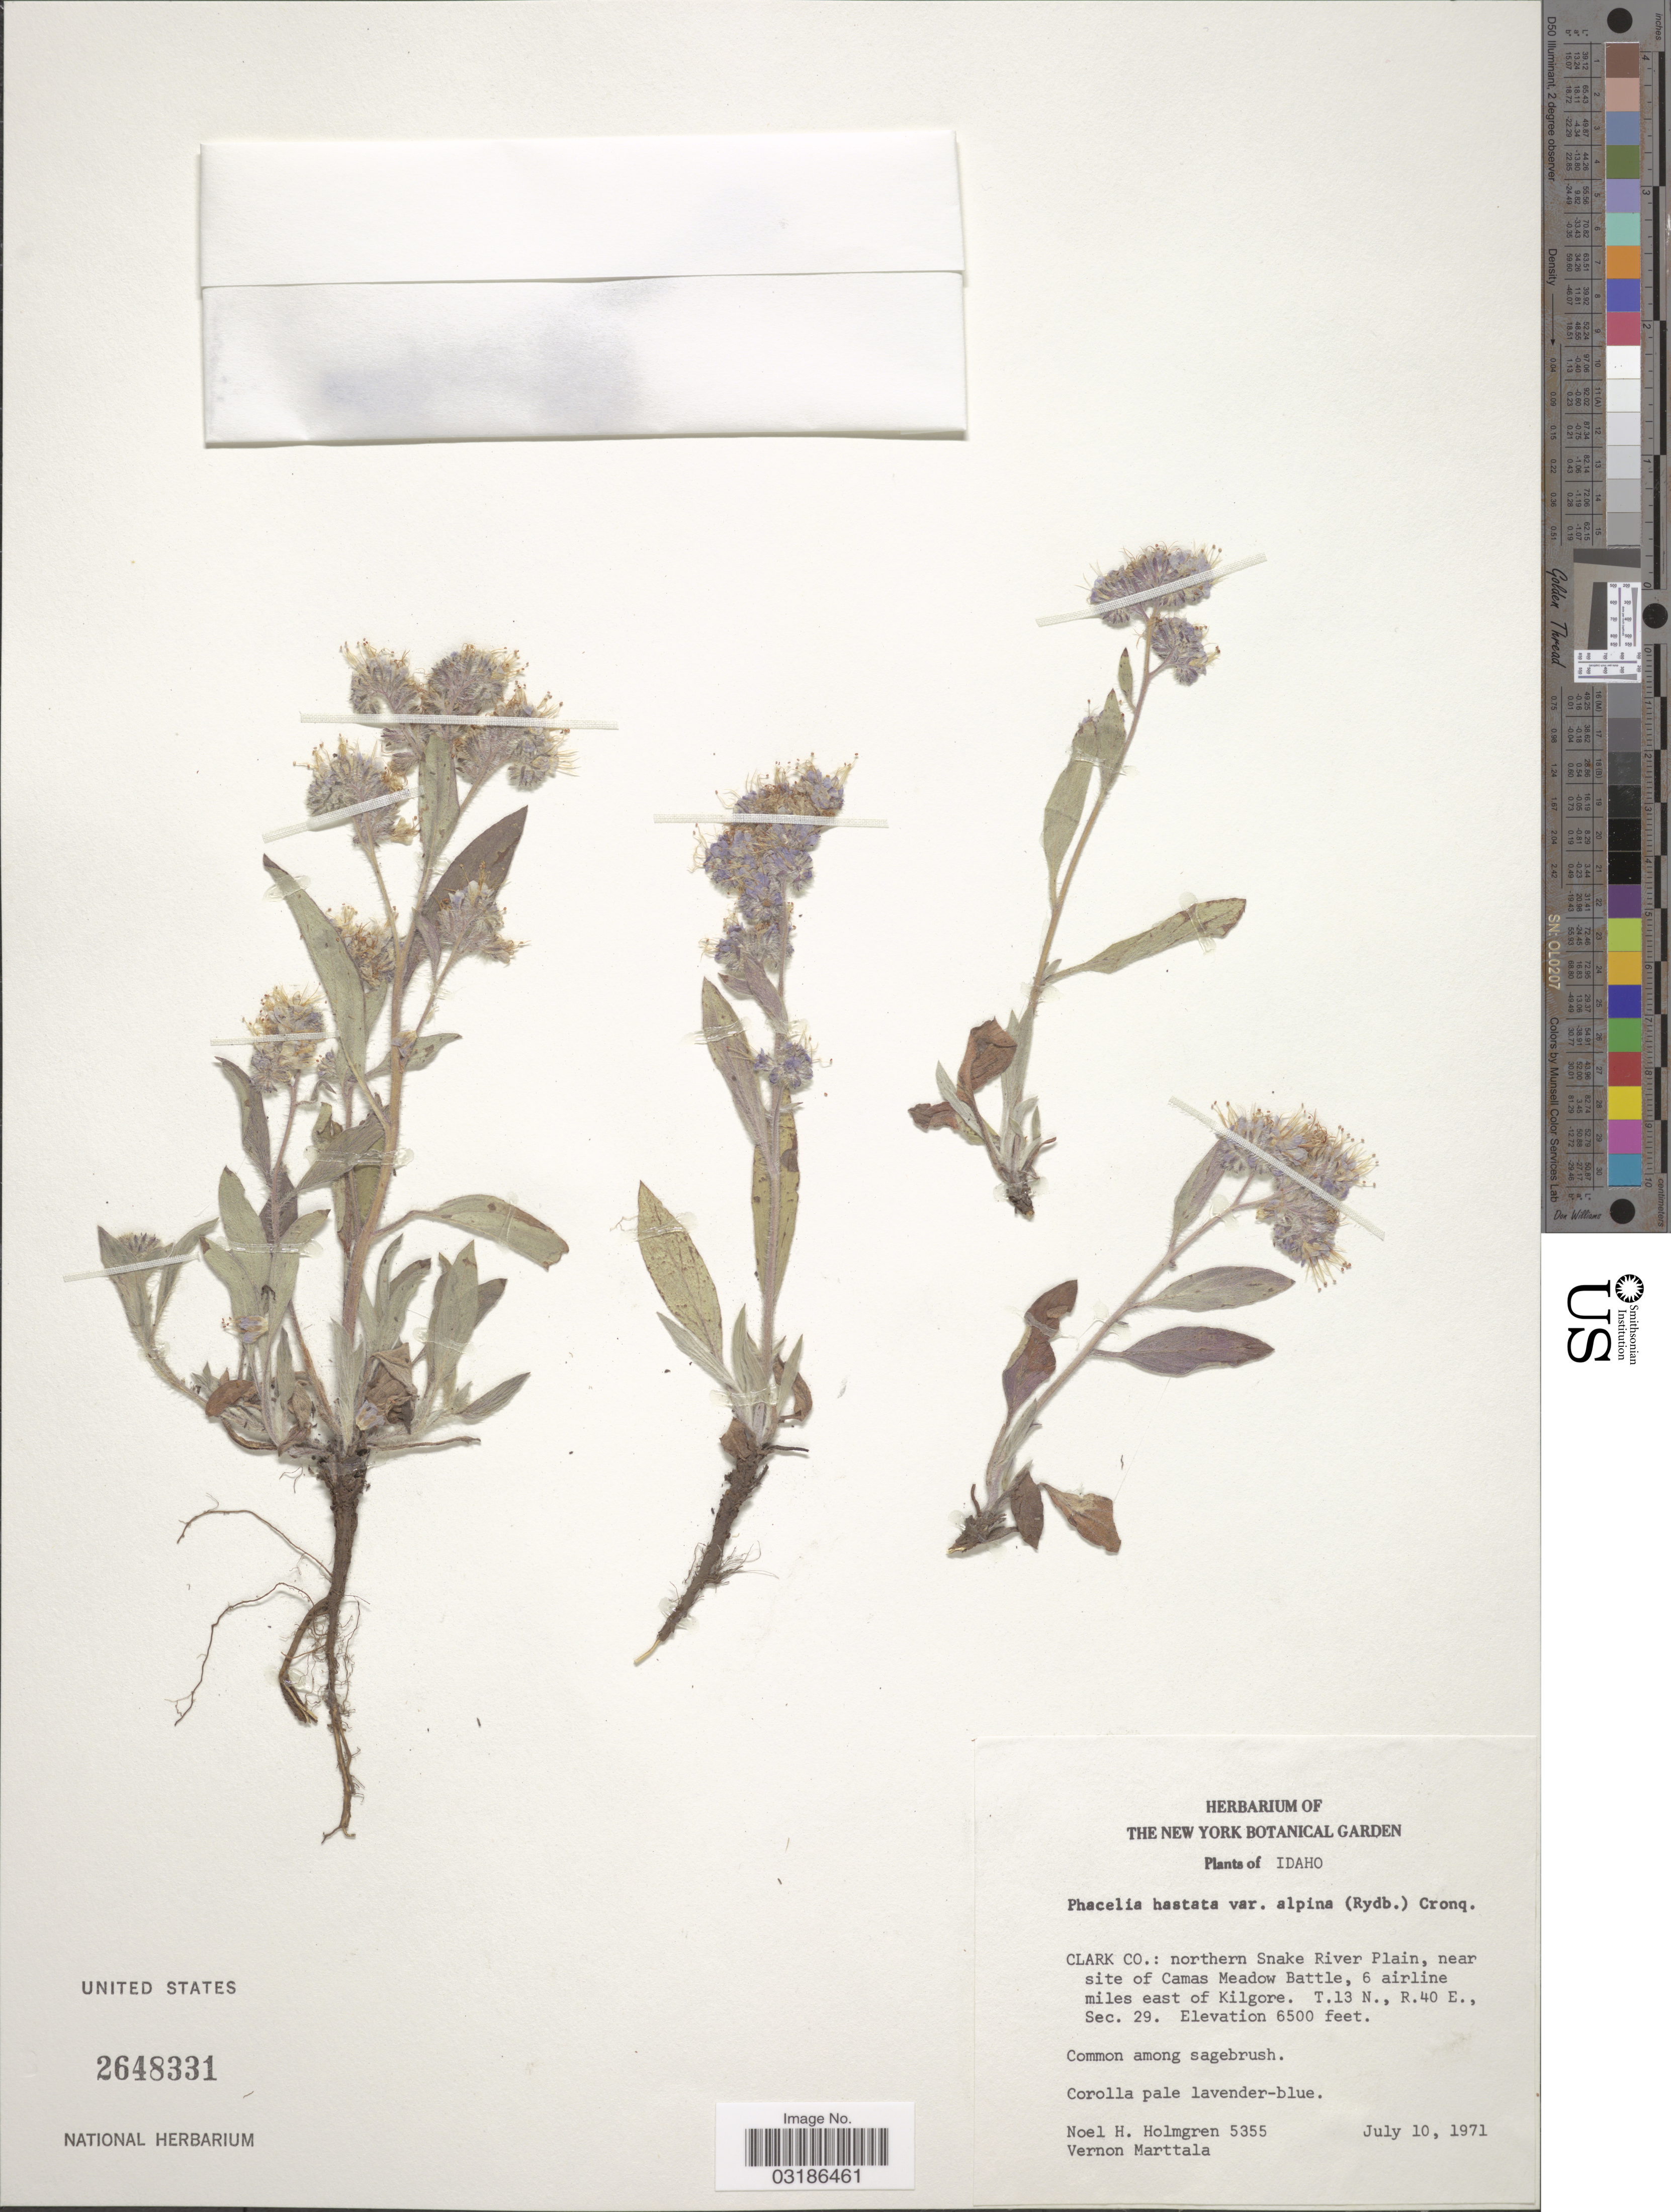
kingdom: Plantae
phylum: Tracheophyta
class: Magnoliopsida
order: Boraginales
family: Hydrophyllaceae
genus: Phacelia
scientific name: Phacelia hastata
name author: Douglas ex Lehm.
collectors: N. H. Holmgren & V. Marttala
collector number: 5355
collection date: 1971-07-10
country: United States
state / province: Idaho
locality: Clark Co.: northern Snake River Plain, near site of Camas Meadow Battle, 6 airline miles east of Kilgore. T.13 N., R.40 E., Sec. 29.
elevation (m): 1981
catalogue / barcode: US 2648331